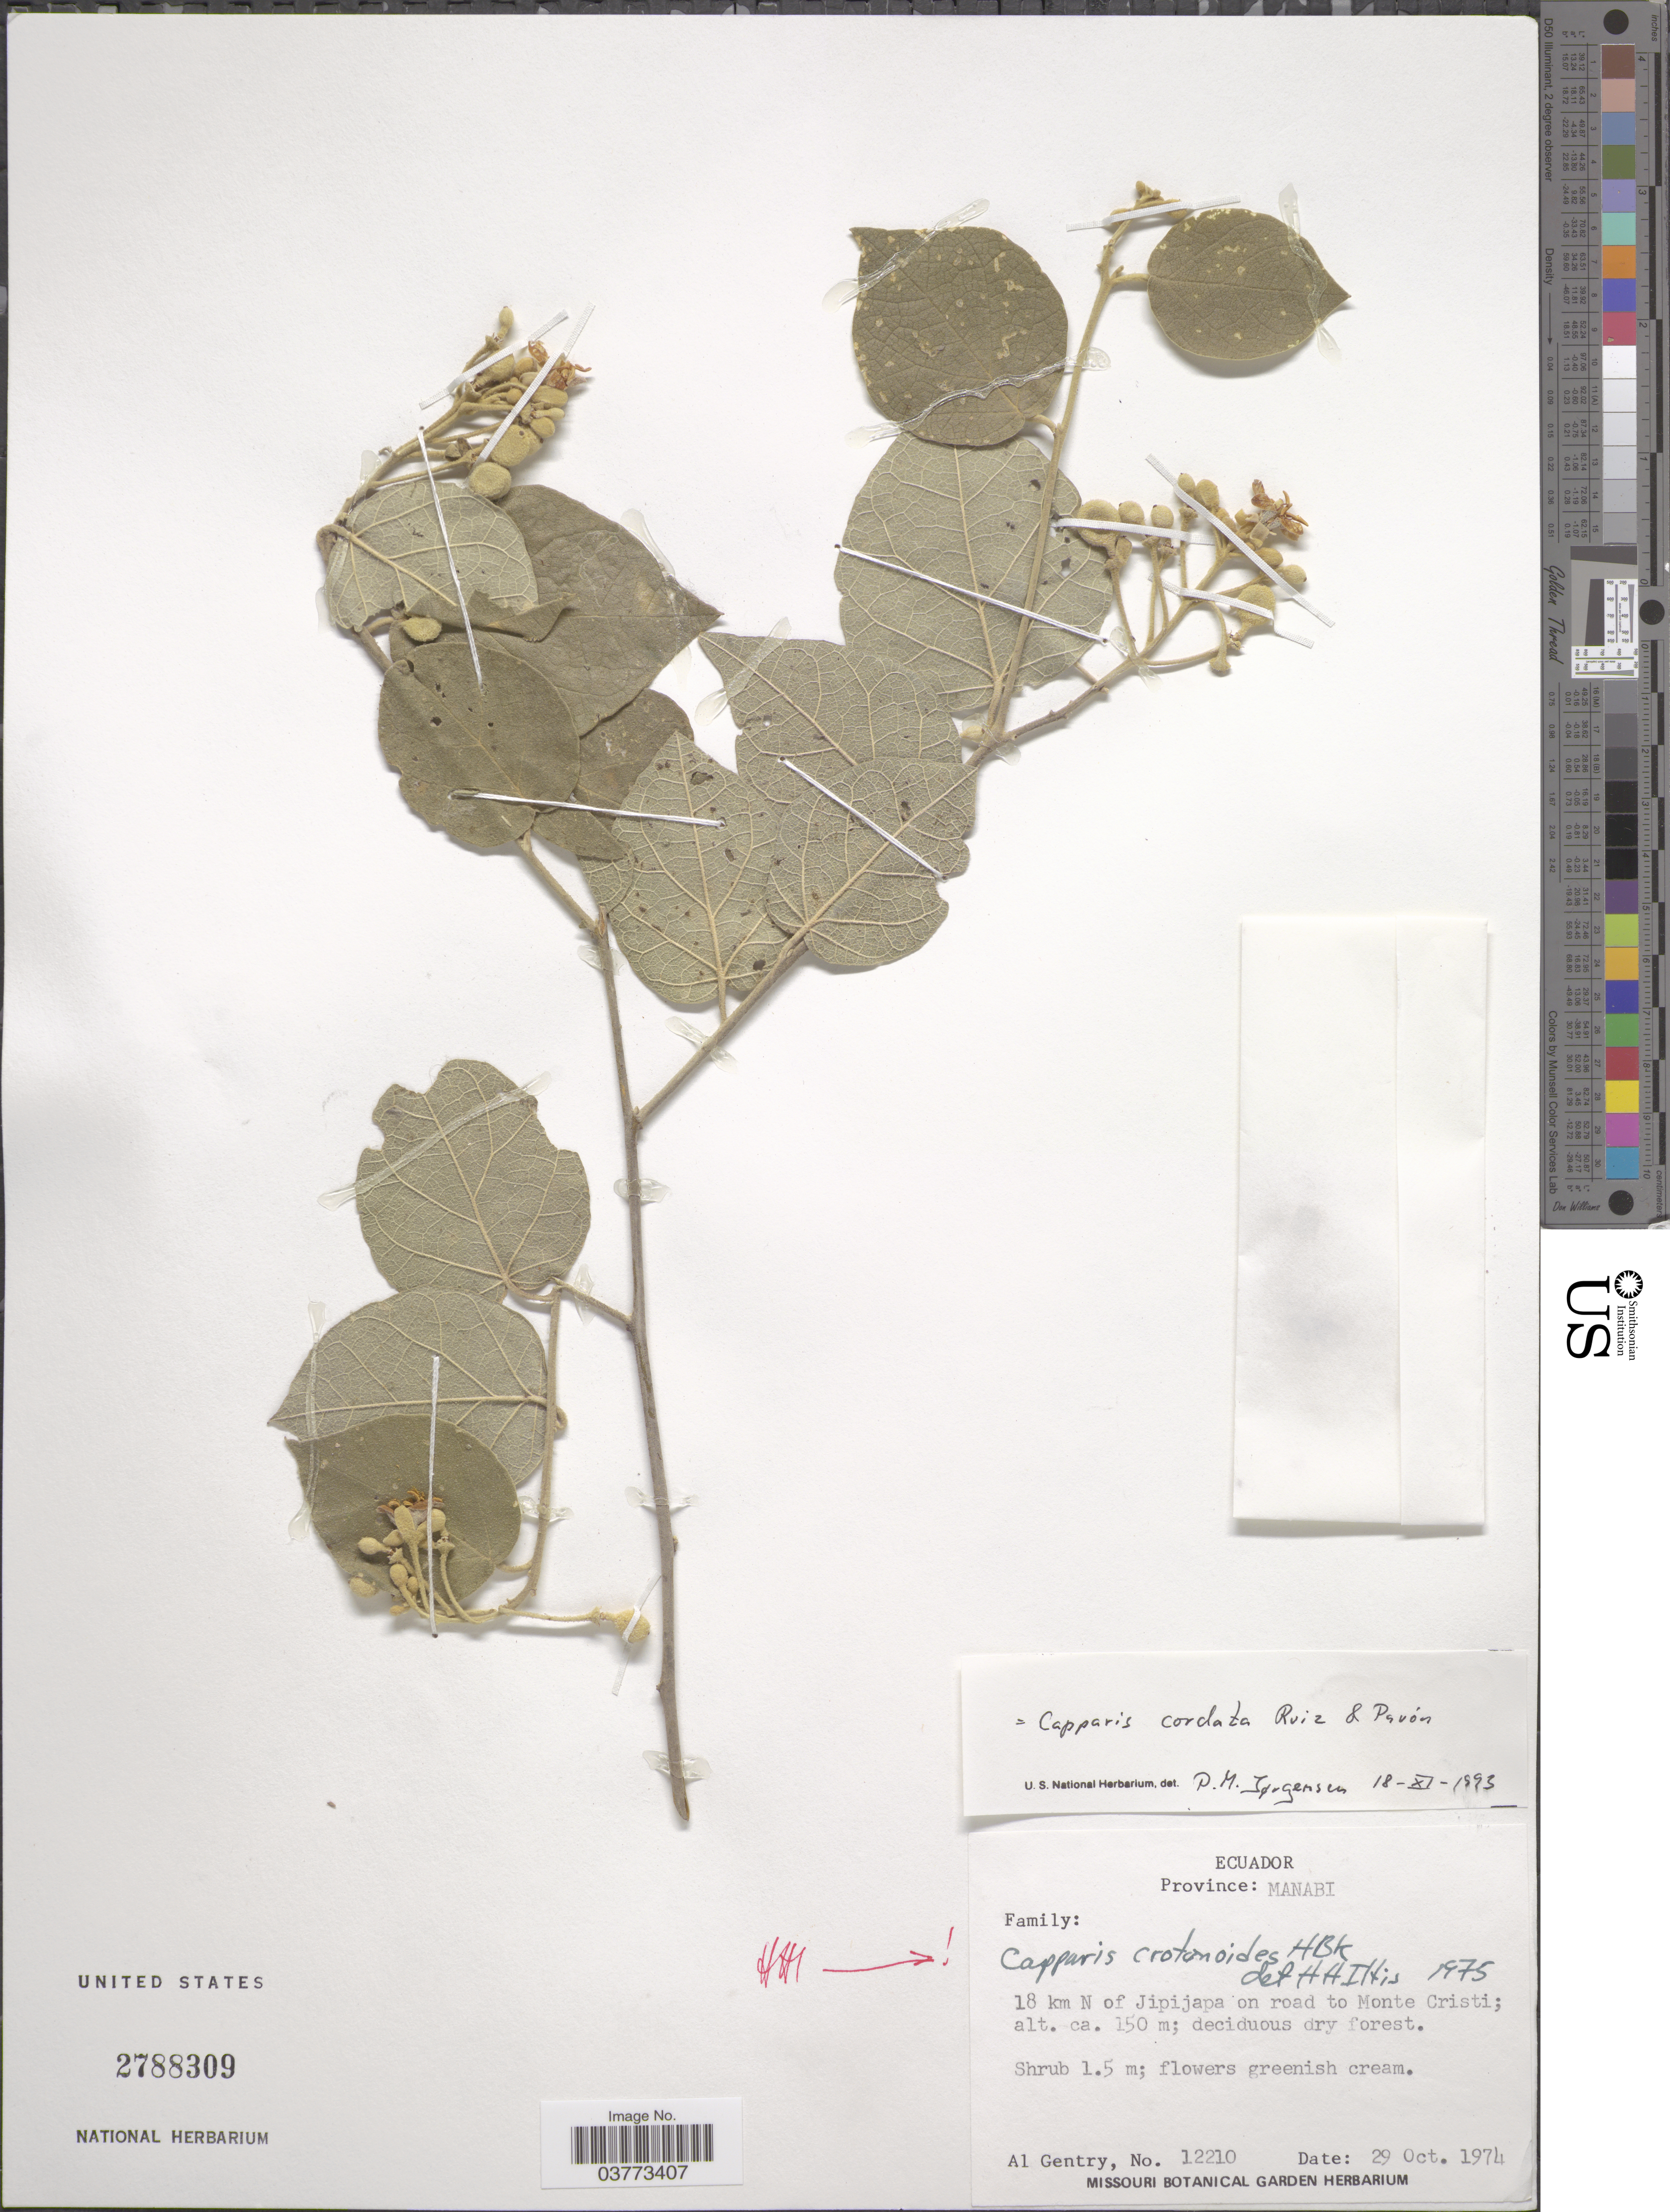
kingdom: Plantae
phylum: Tracheophyta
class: Magnoliopsida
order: Brassicales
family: Capparaceae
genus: Capparicordis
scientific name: Capparicordis crotonoides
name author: (Kunth) Iltis & Cornejo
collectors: A. H. Gentry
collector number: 12210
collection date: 1974-10-29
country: Ecuador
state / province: Manabí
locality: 18 km N of Jipijapa on road to Monte Cristi.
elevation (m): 150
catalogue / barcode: US 2788309